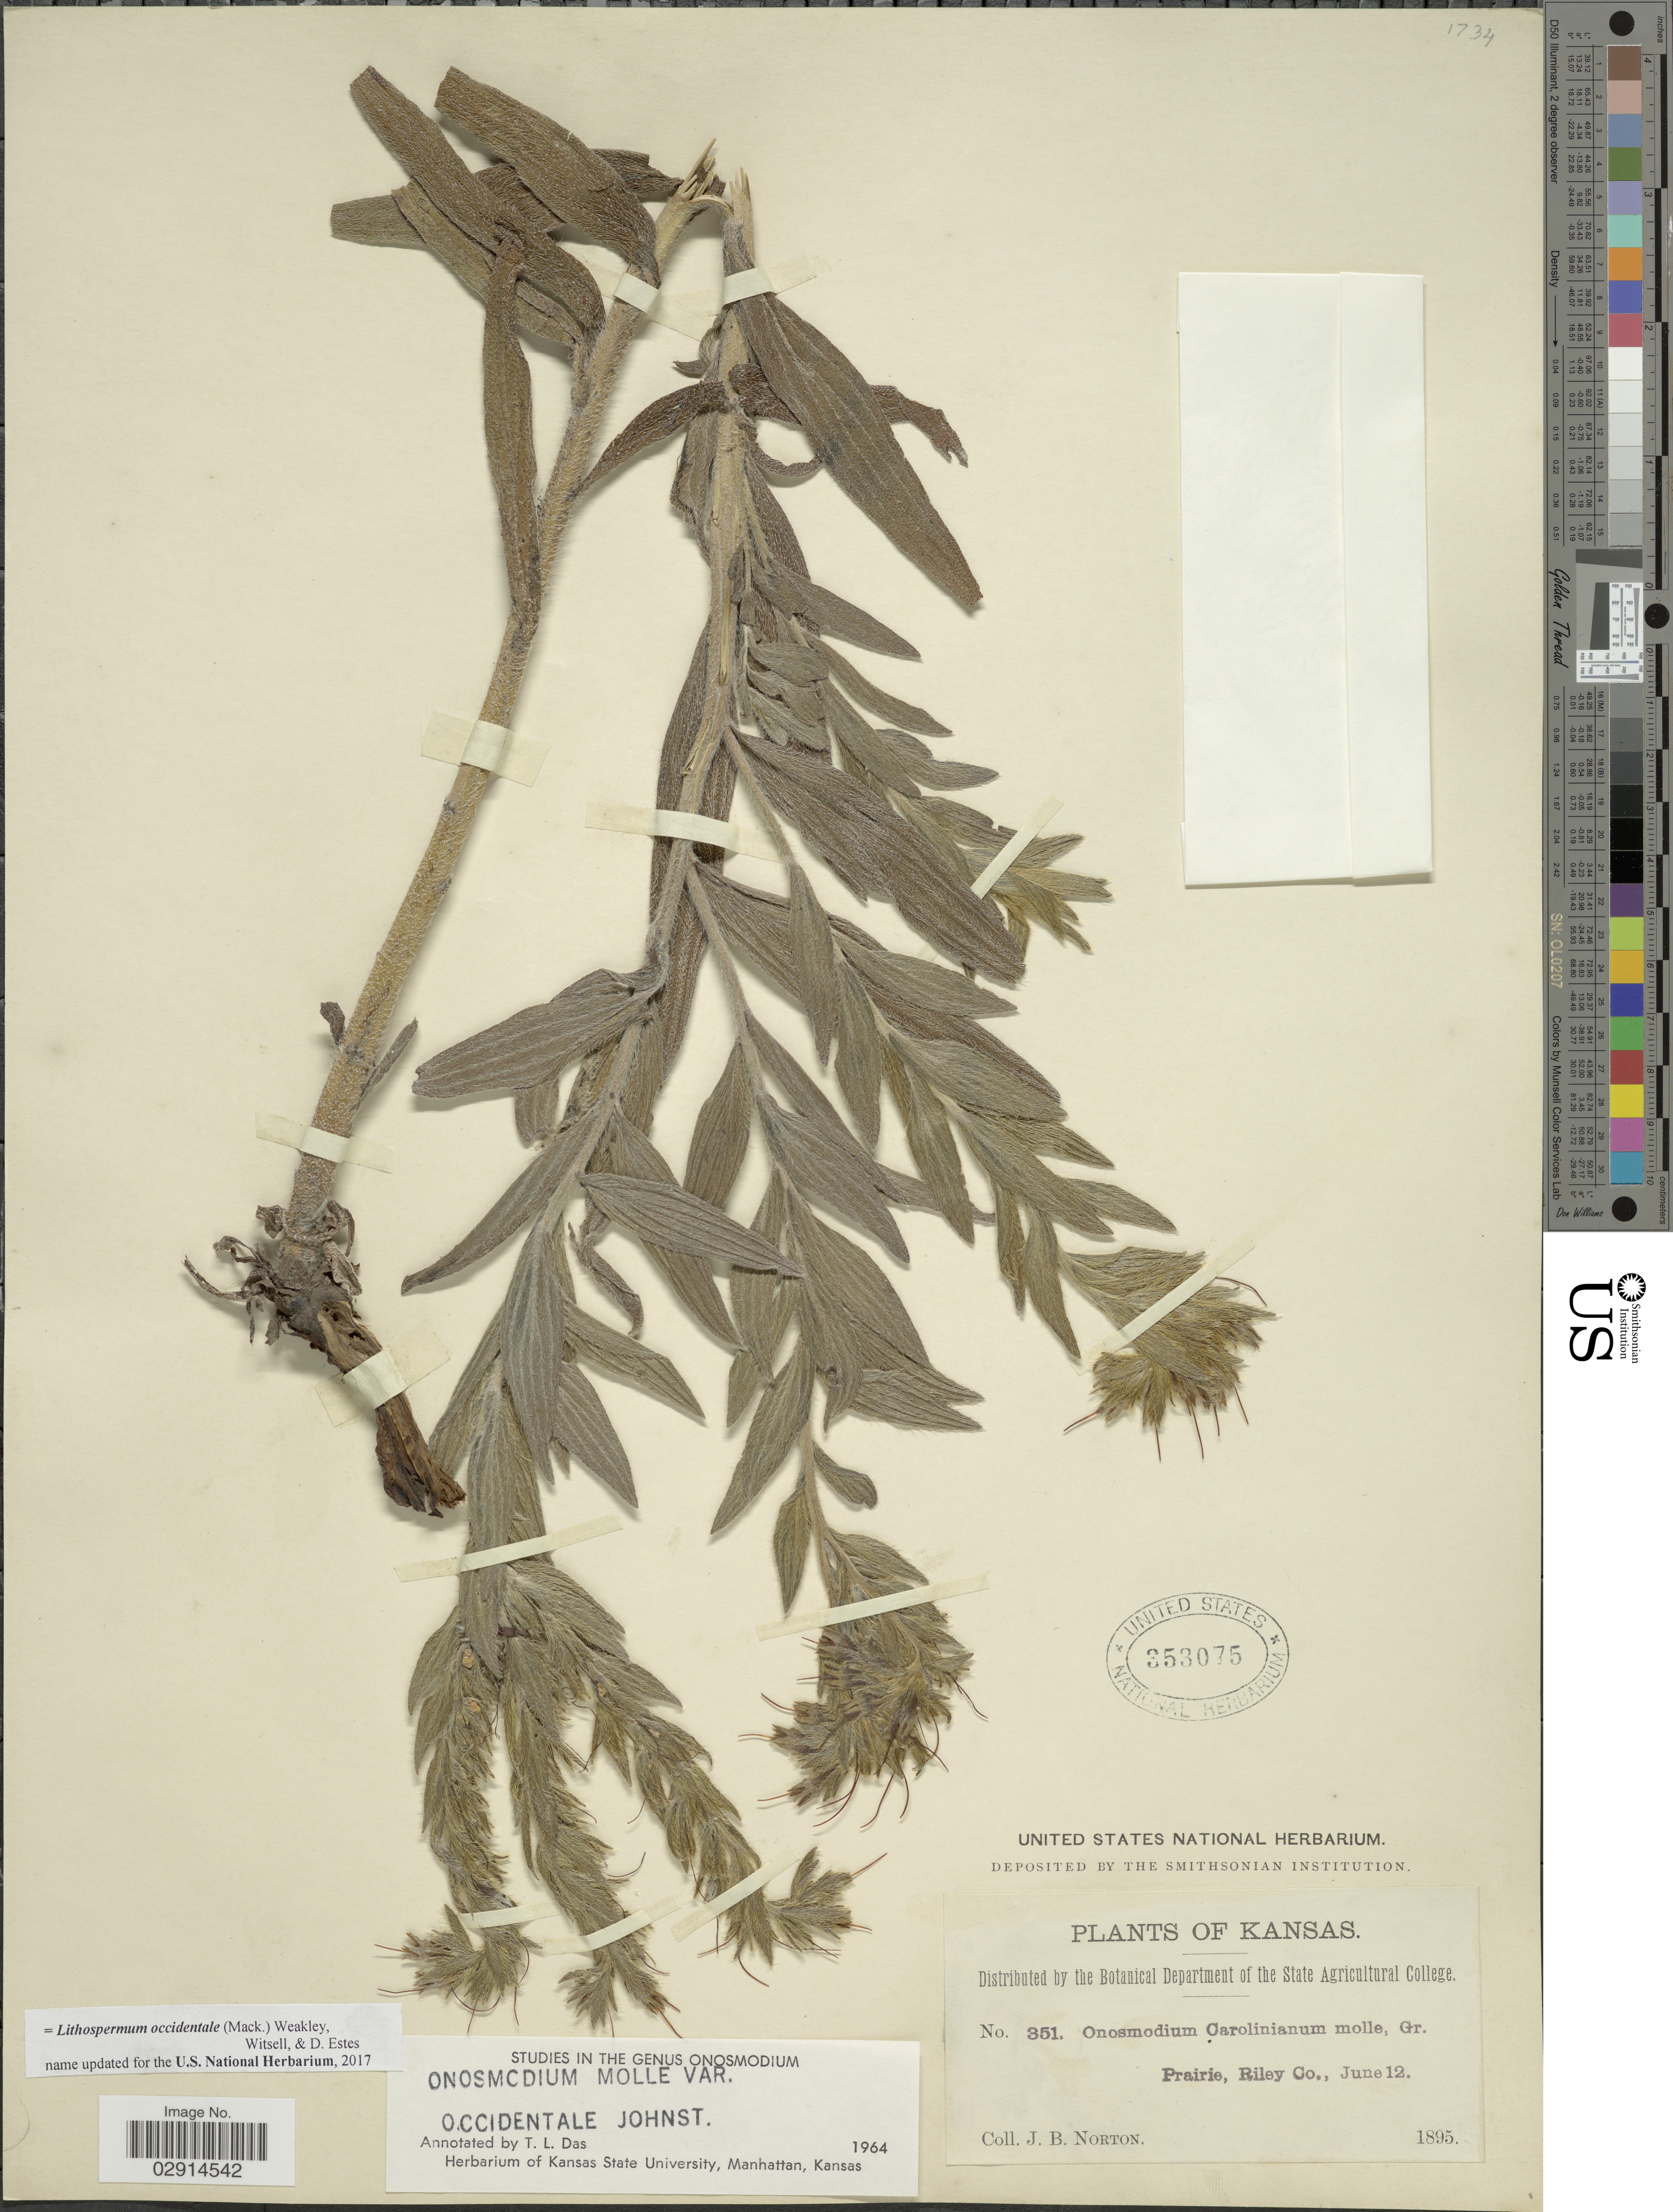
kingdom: Plantae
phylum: Tracheophyta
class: Magnoliopsida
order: Boraginales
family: Boraginaceae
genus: Lithospermum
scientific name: Lithospermum occidentale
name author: (Mack.) Weakley et al.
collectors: J. B. Norton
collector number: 351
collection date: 1895-06-12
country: United States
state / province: Kansas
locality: Riley Co.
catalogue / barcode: US 353075